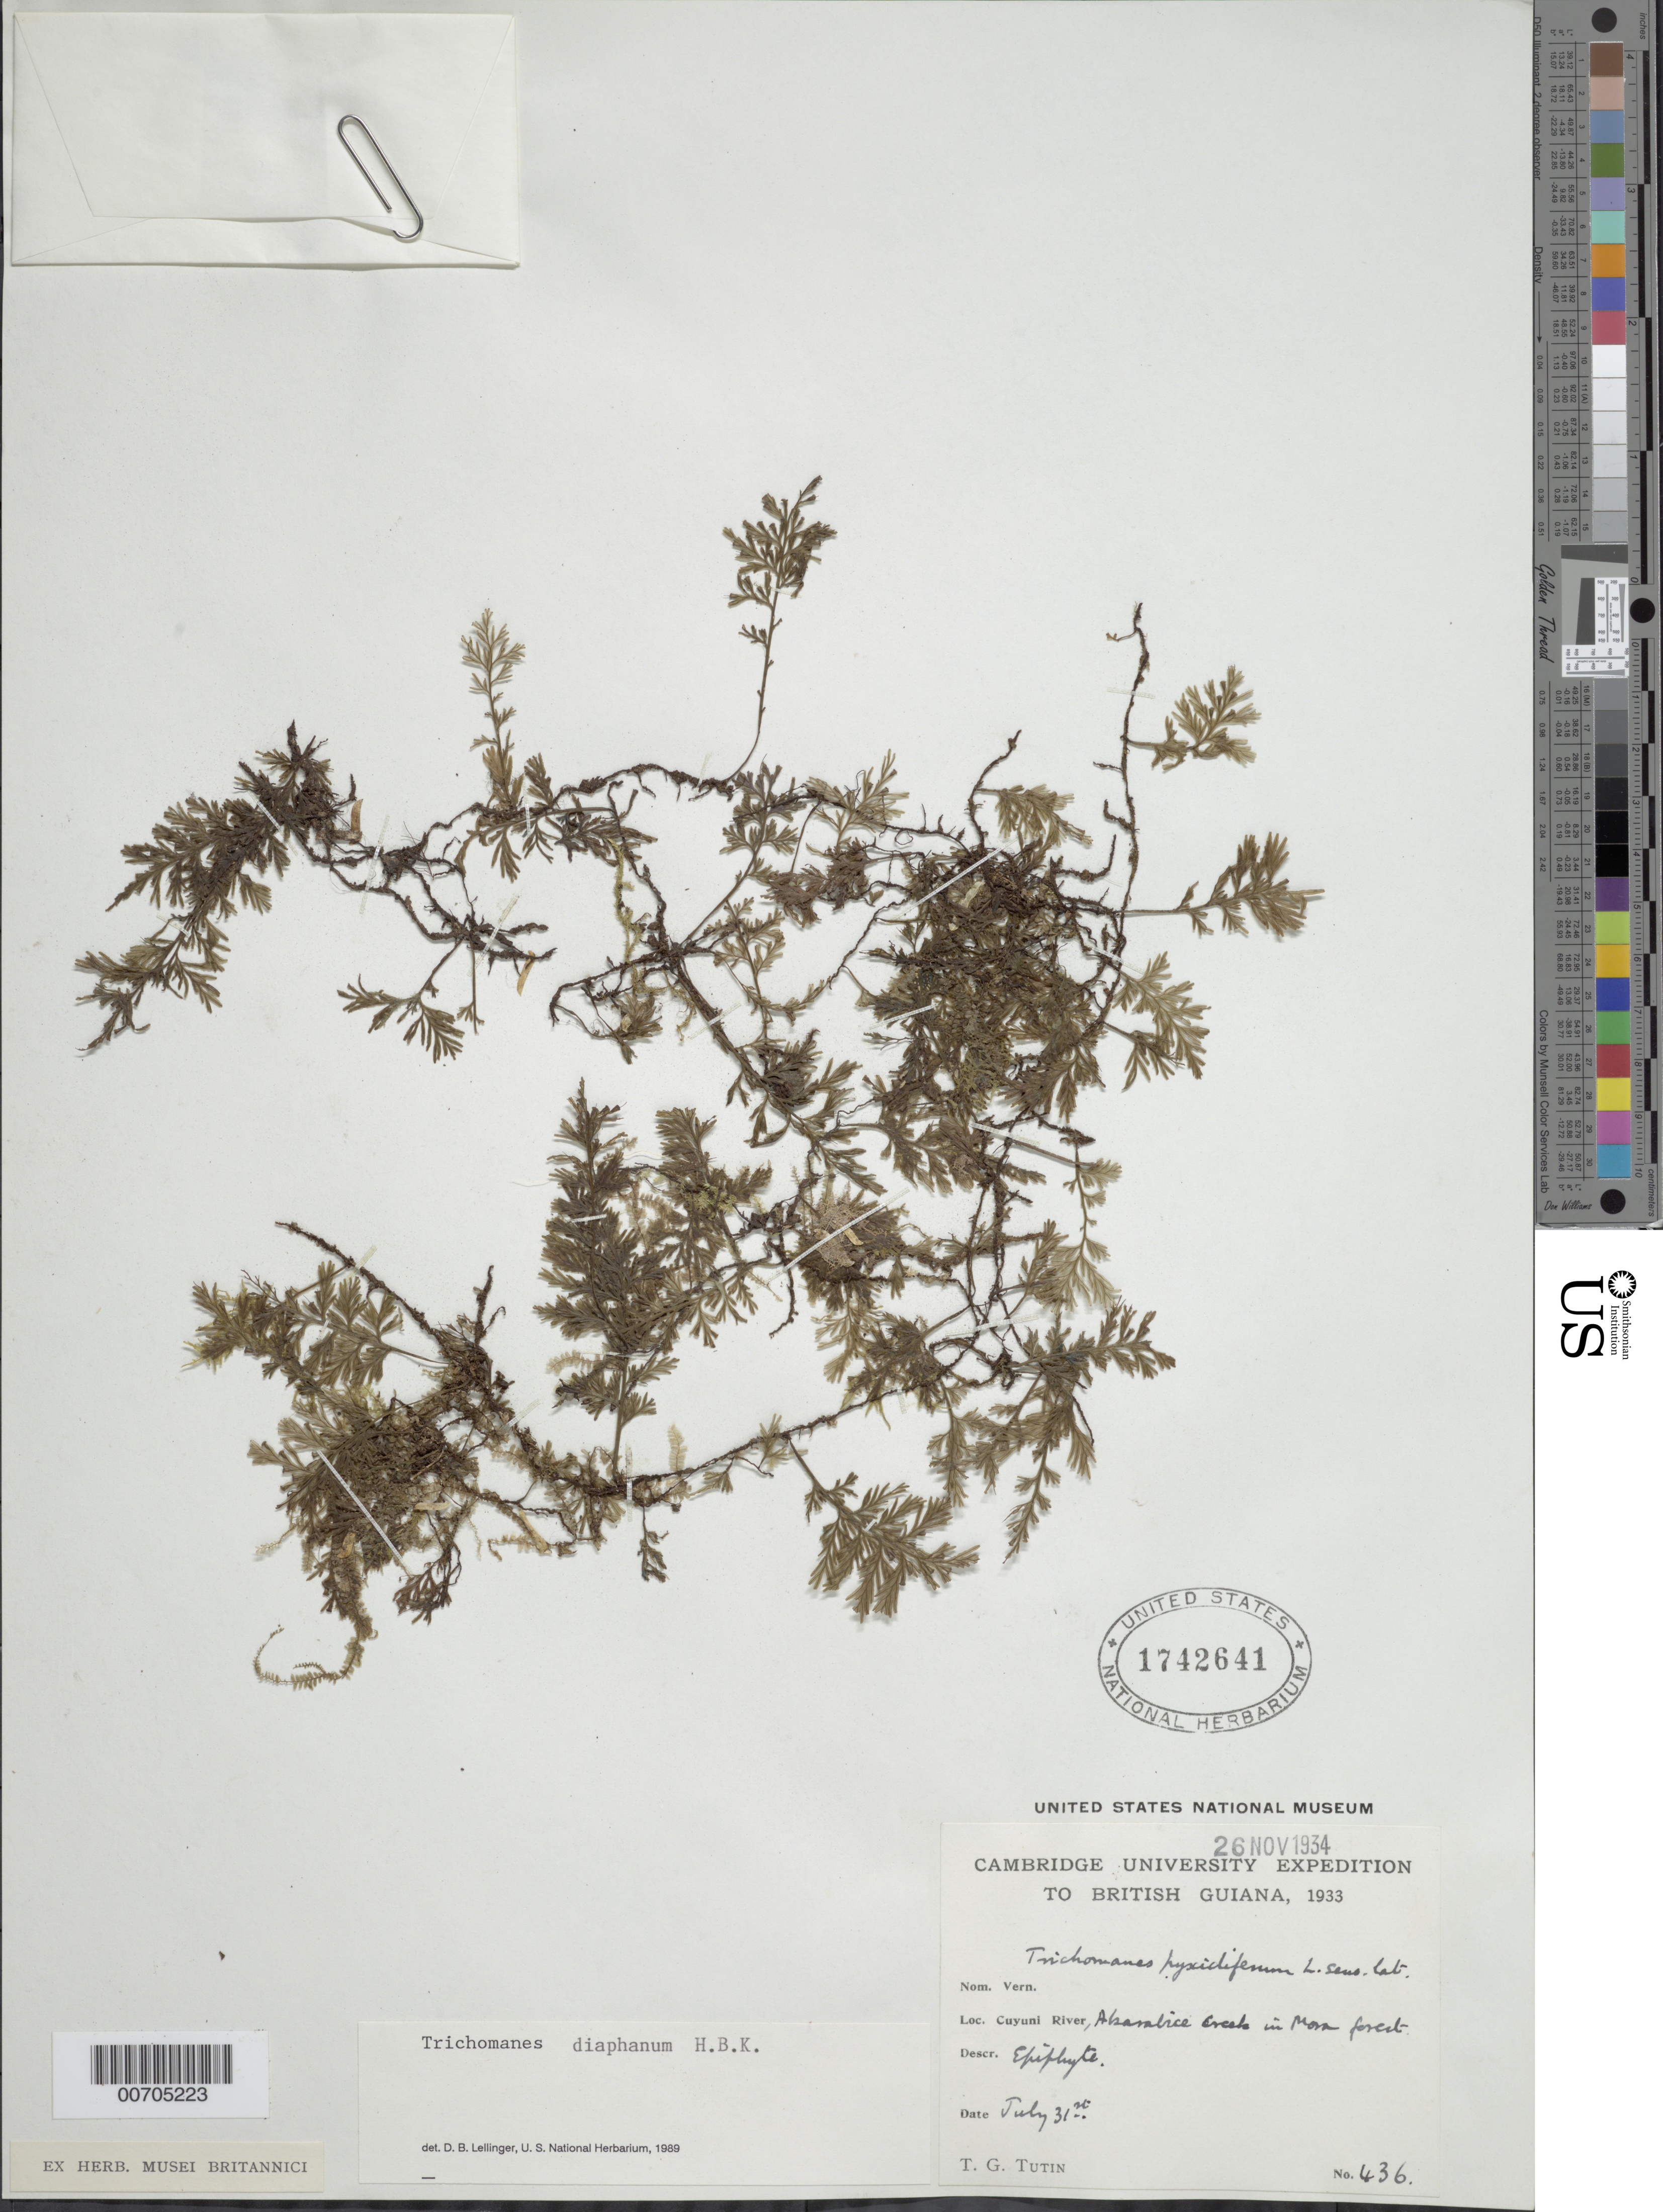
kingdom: Plantae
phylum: Tracheophyta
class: Polypodiopsida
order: Hymenophyllales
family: Hymenophyllaceae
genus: Polyphlebium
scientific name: Polyphlebium diaphanum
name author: (Kunth) Ebihara & Dubuisson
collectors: T. G. Tutin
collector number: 436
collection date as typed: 31-Jul-33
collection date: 1933-07-31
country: Guyana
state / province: Cuyuni-Mazaruni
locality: Akarabice Creek, Cuyuni R.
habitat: Mora forest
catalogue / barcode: US 1742641